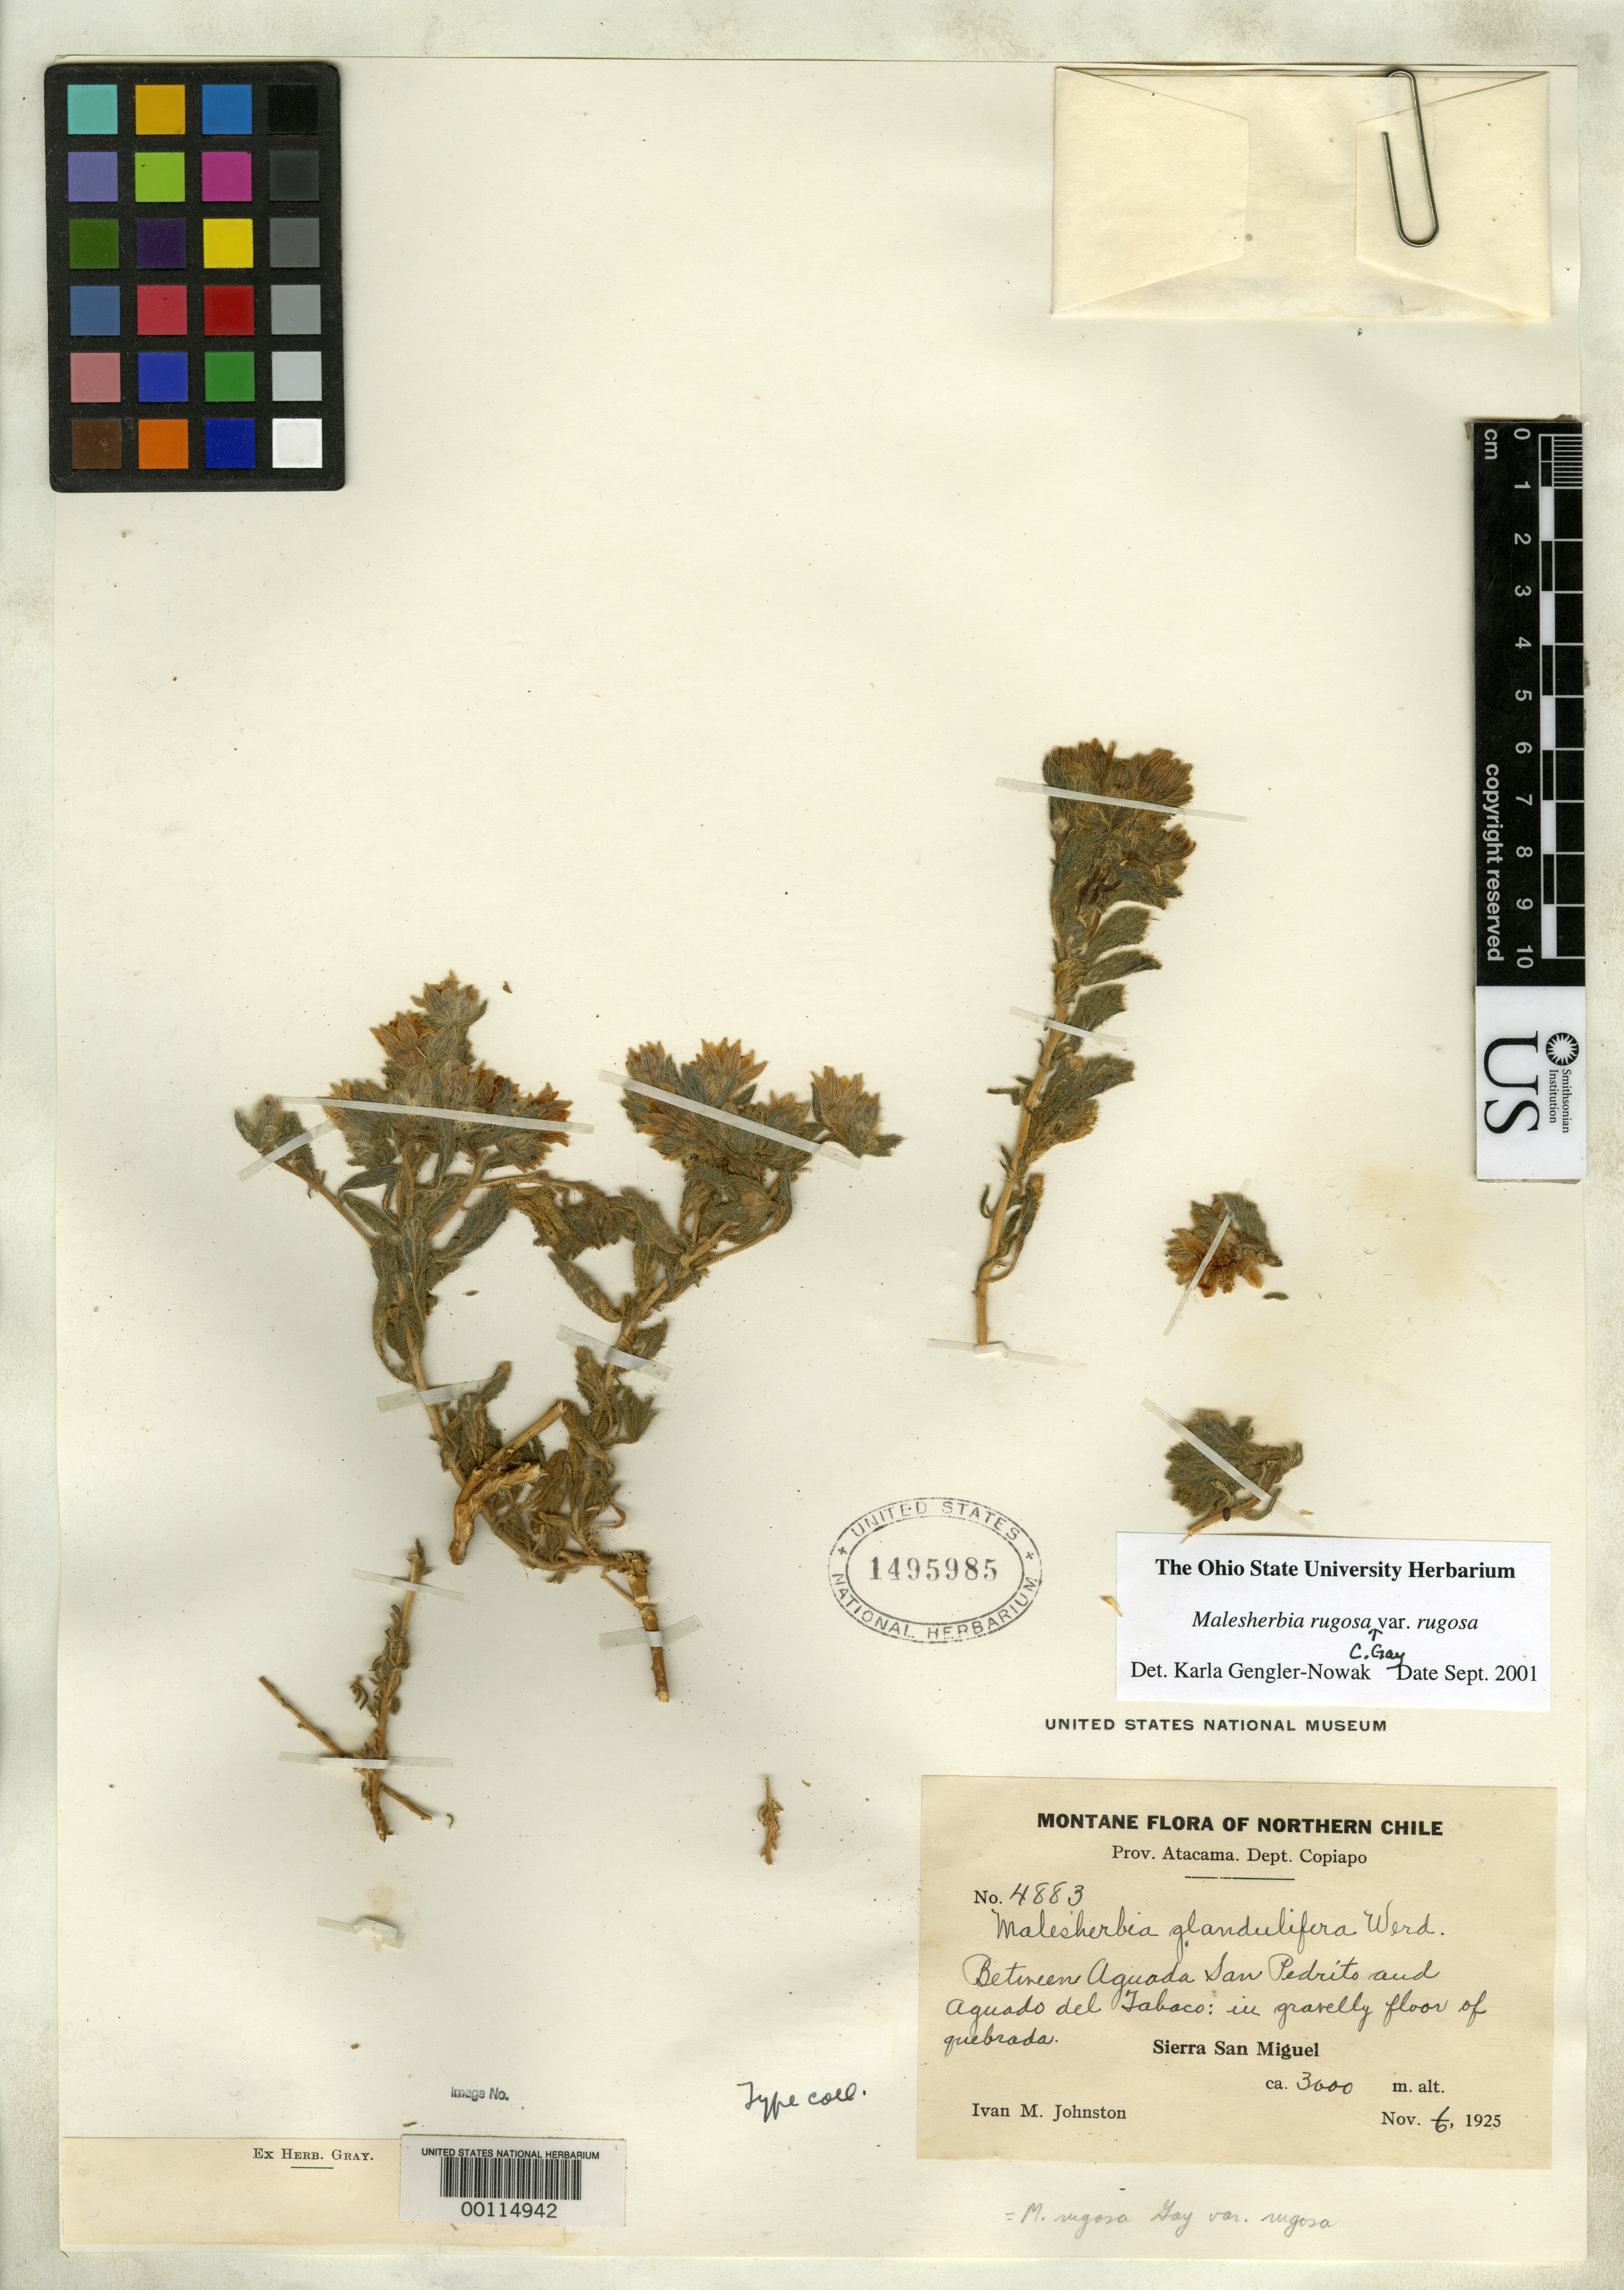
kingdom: Plantae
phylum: Tracheophyta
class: Magnoliopsida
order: Malpighiales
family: Malesherbiaceae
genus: Malesherbia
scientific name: Malesherbia glandulifera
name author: Werderm.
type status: Isotype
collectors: I.M. Johnston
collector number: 4883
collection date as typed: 06 Nov 1925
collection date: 1925-11-06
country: Chile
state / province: Atacama (III)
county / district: Copiapó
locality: Sierrasan Miguel, between aguada San Pedrito and Aguada del Tabaco.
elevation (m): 3000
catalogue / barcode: US 1495985